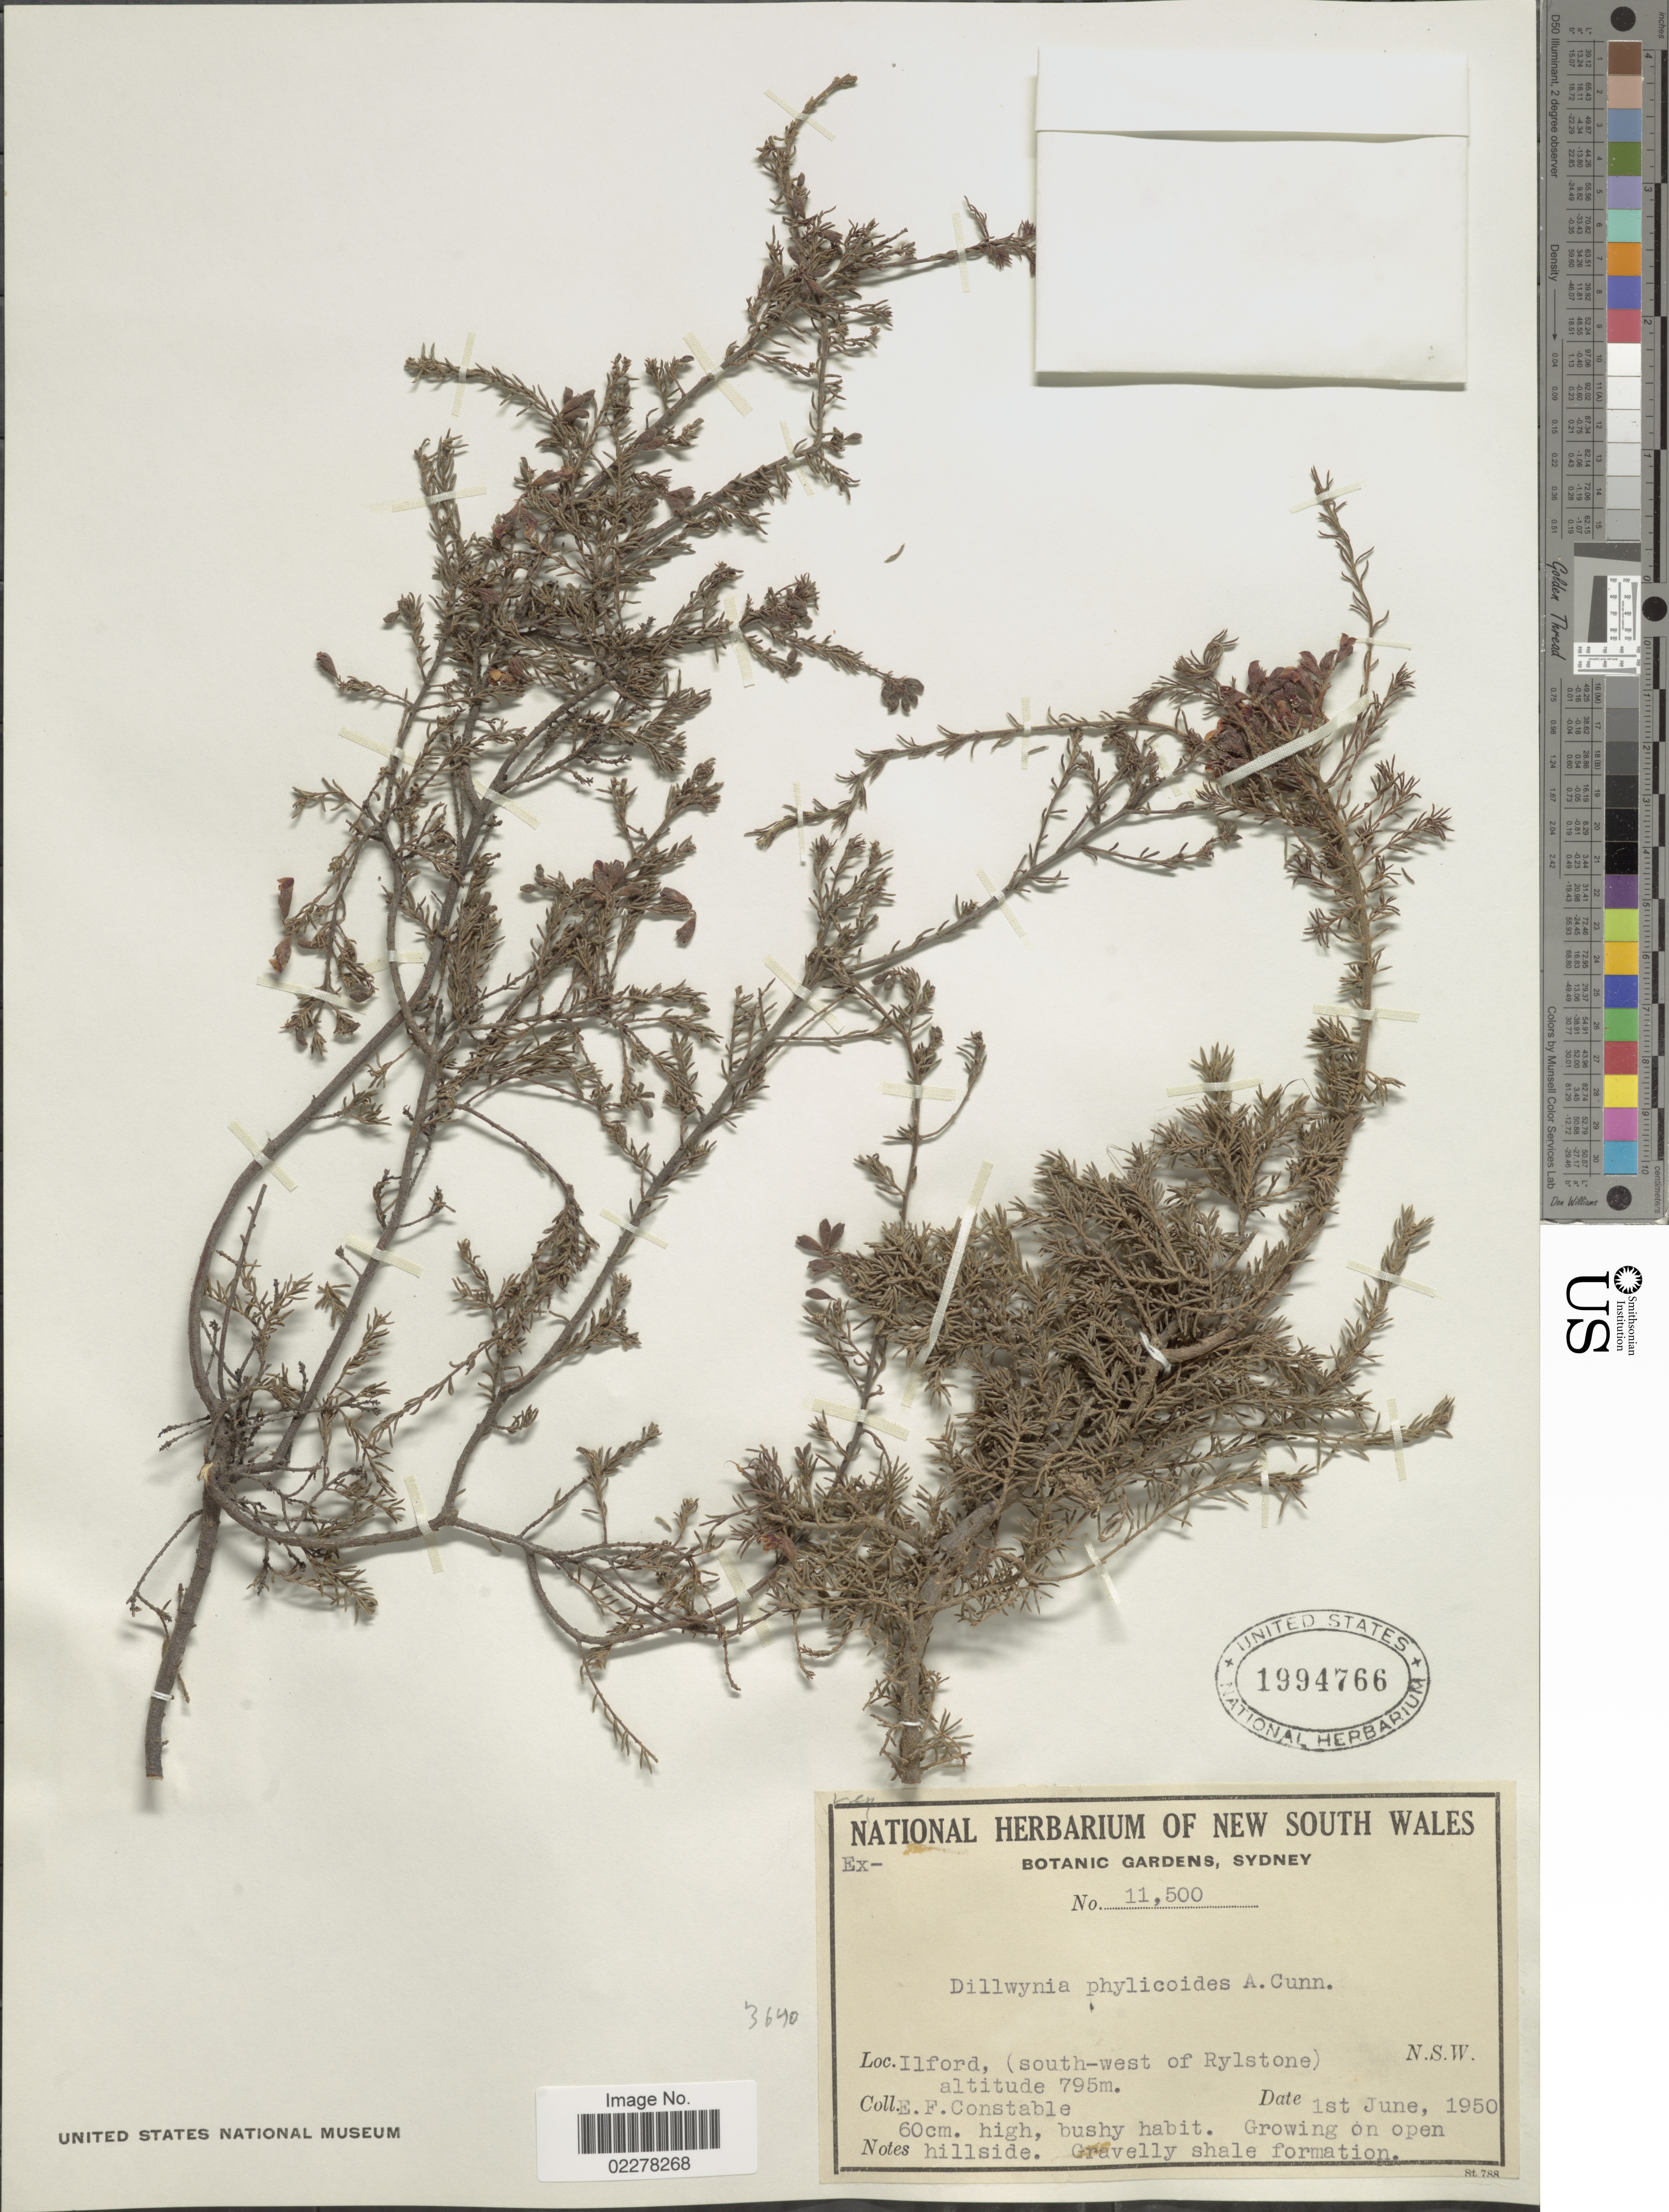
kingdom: Plantae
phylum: Tracheophyta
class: Magnoliopsida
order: Fabales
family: Fabaceae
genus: Dillwynia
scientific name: Dillwynia phylicoides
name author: A. Cunn.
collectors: E. F. Constable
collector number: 11500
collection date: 1950-06-01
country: Australia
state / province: New South Wales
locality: Ilford, (south-west of Rylstone). N.S.W.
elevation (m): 795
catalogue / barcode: US 1994766